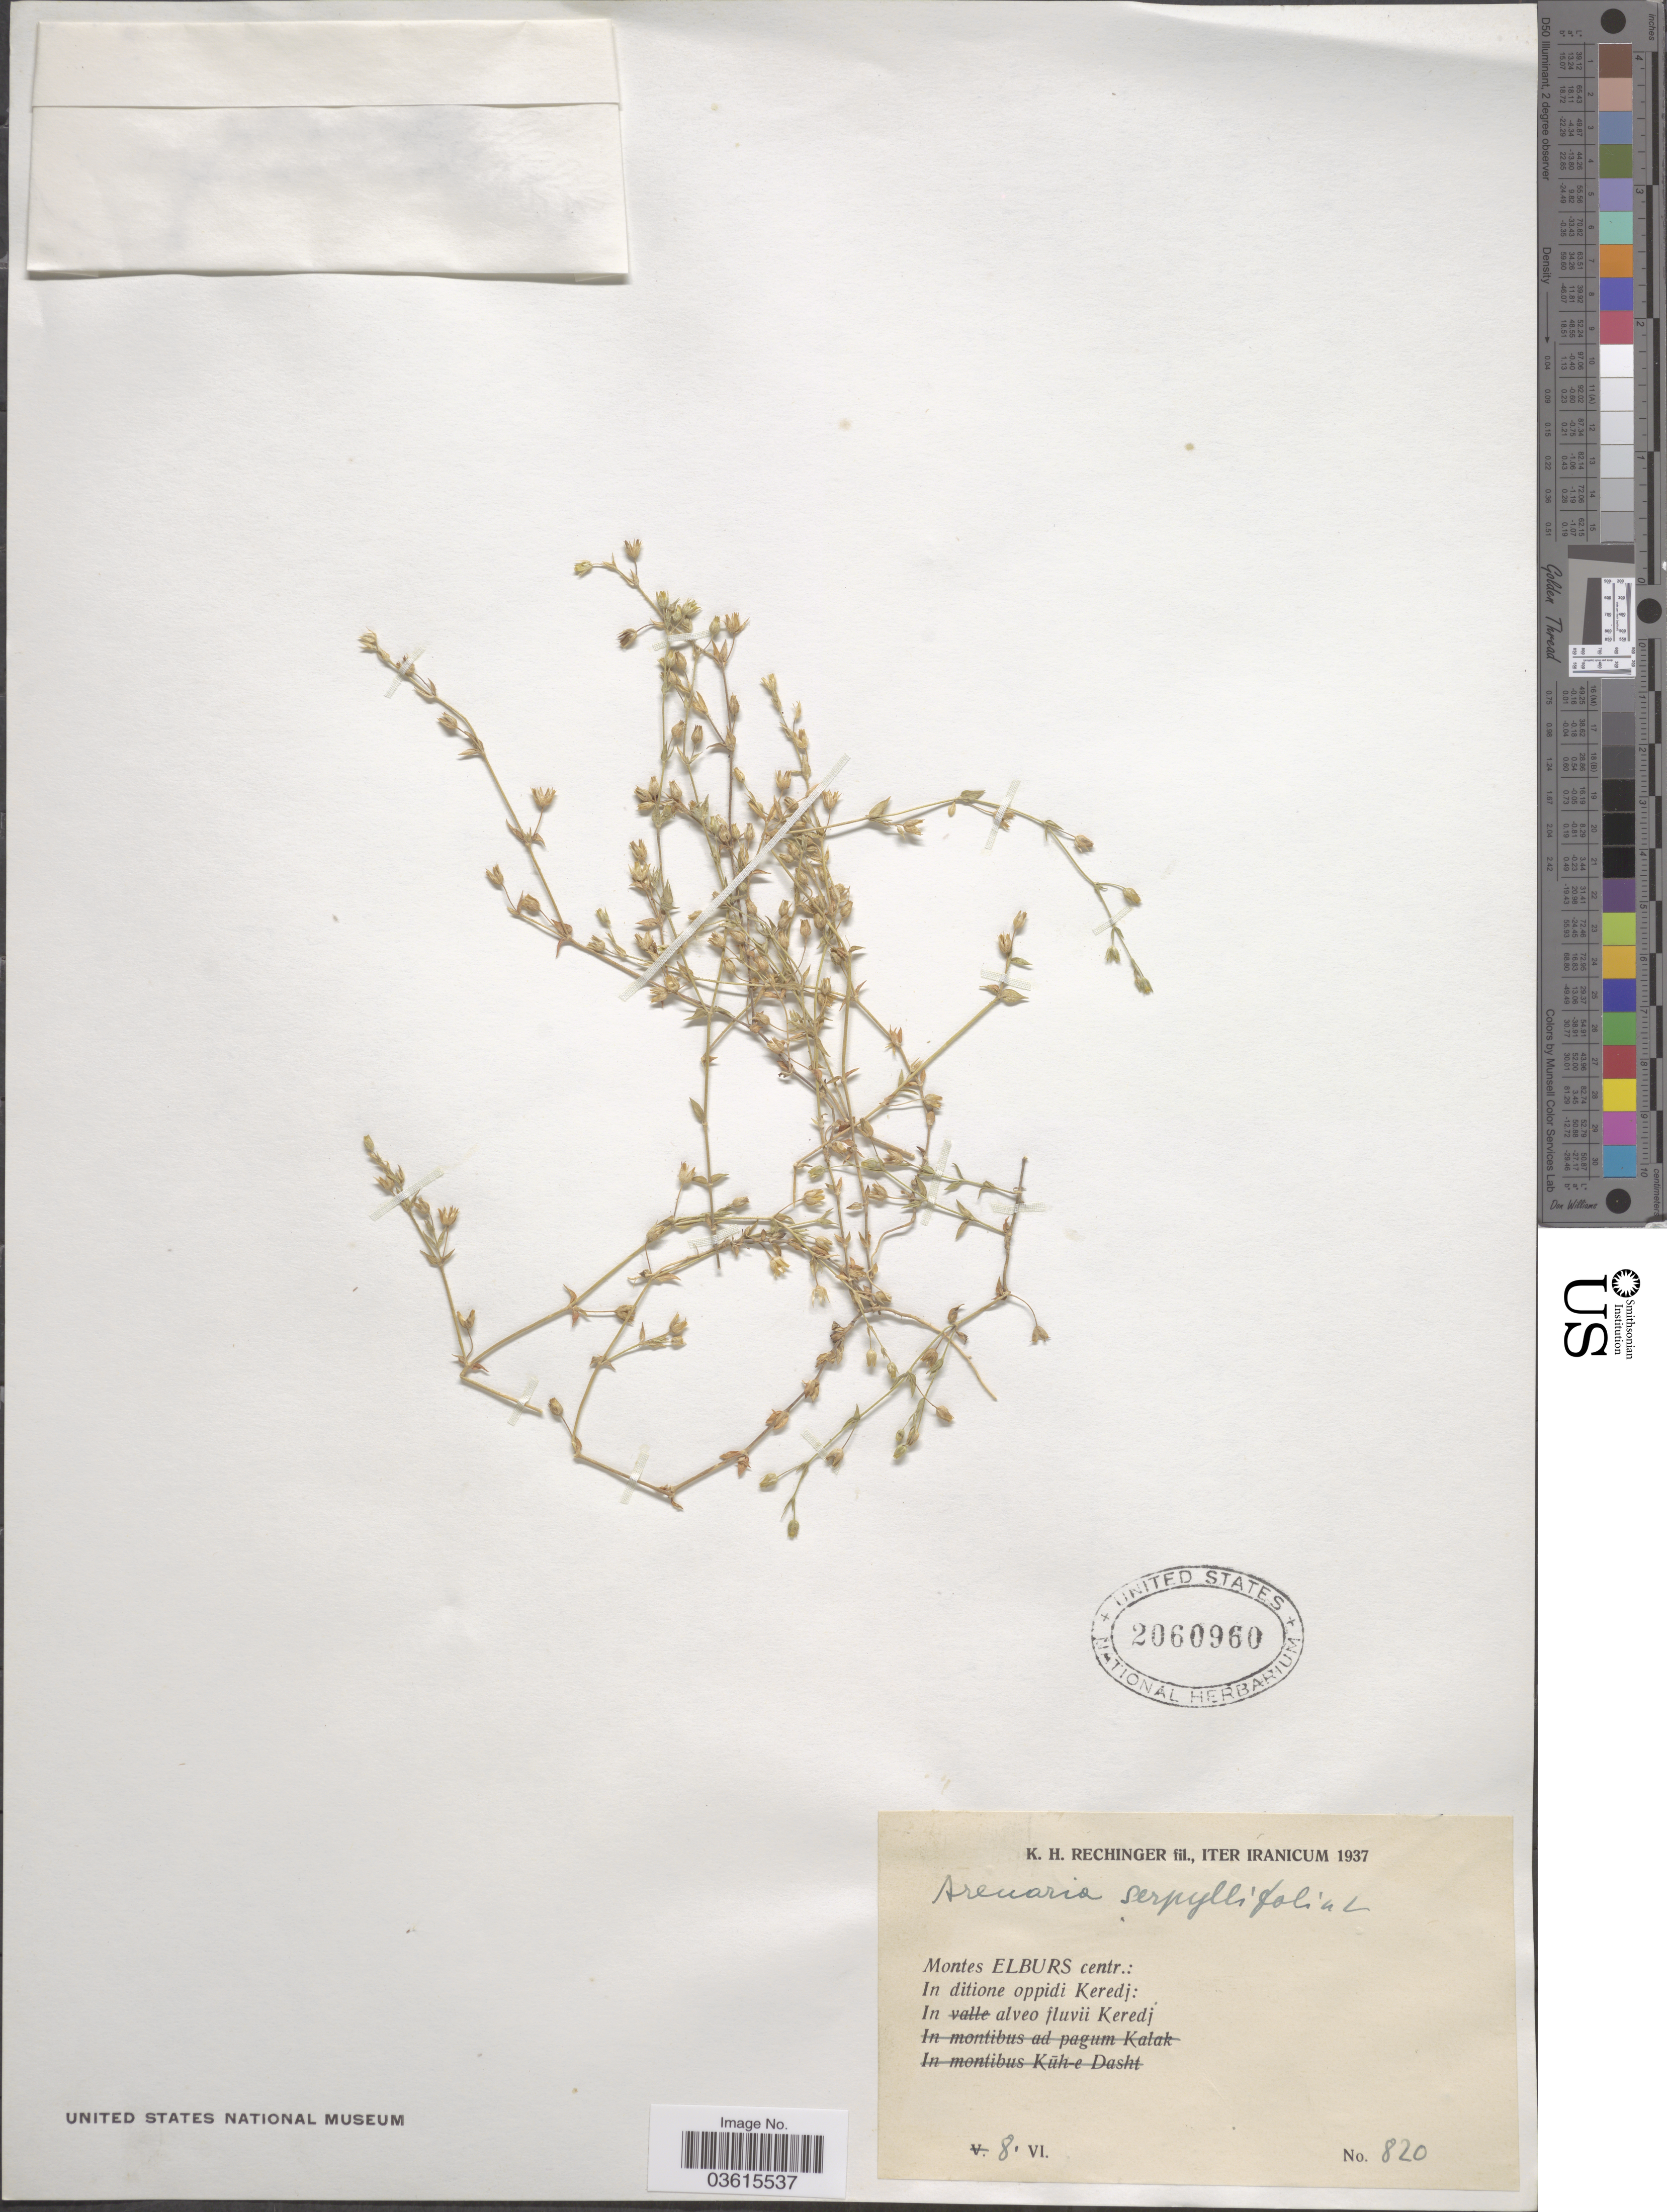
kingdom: Plantae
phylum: Tracheophyta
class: Magnoliopsida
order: Caryophyllales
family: Caryophyllaceae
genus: Arenaria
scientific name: Arenaria serpyllifolia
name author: L.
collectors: K. H. Rechinger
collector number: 820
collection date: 1937-06-08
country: Iran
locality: Montes Elburs centr.: In ditione oppidi Keredj: In alveo fluvii Keredj.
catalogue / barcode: US 2060960